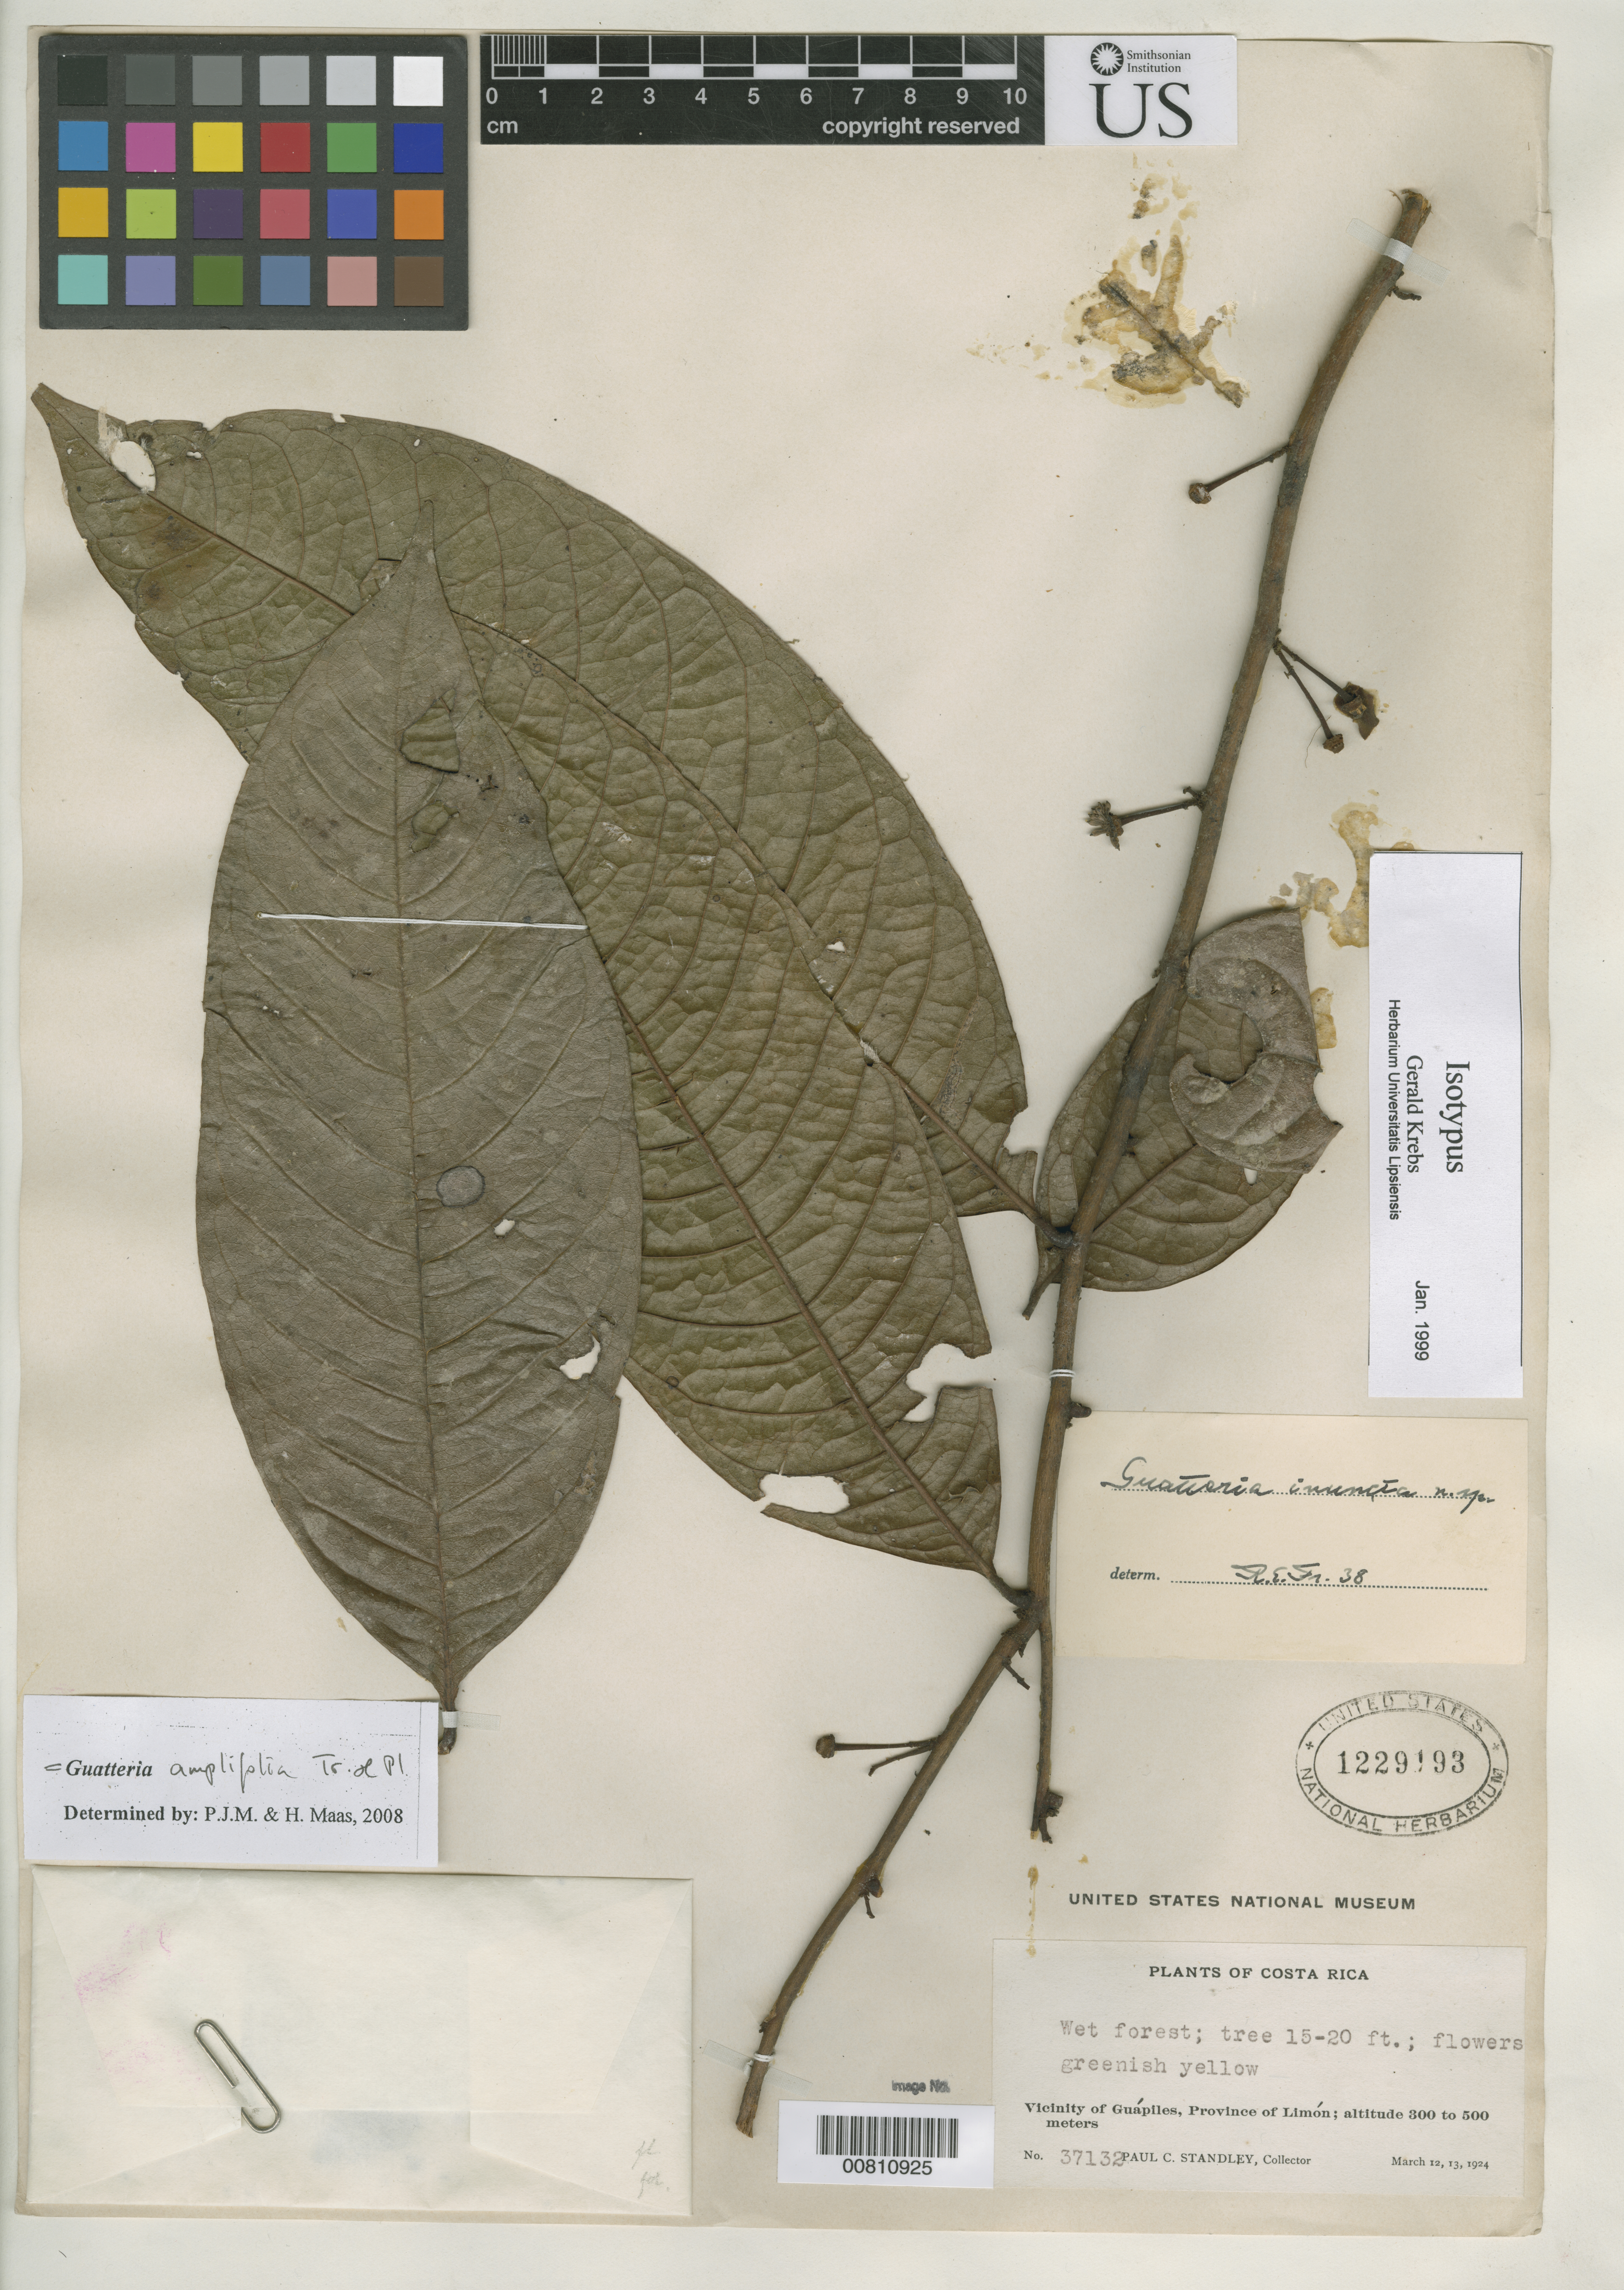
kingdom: Plantae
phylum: Tracheophyta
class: Magnoliopsida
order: Magnoliales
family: Annonaceae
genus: Guatteria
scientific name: Guatteria inuncta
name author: R.E. Fr.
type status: Isotype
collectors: P. C. Standley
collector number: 37132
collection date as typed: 12 Mar 1924 to 13 Mar 1924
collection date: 1924-03-12/1924-03-13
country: Costa Rica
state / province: Limón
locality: Vicinity of Guápiles, Province of Limón.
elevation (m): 300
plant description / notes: This sheet annotated by G. Krebs (1999) as isotype, but impossible to determine from protologue which US sheet (if either) should be considered the holotype.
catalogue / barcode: US 1229193